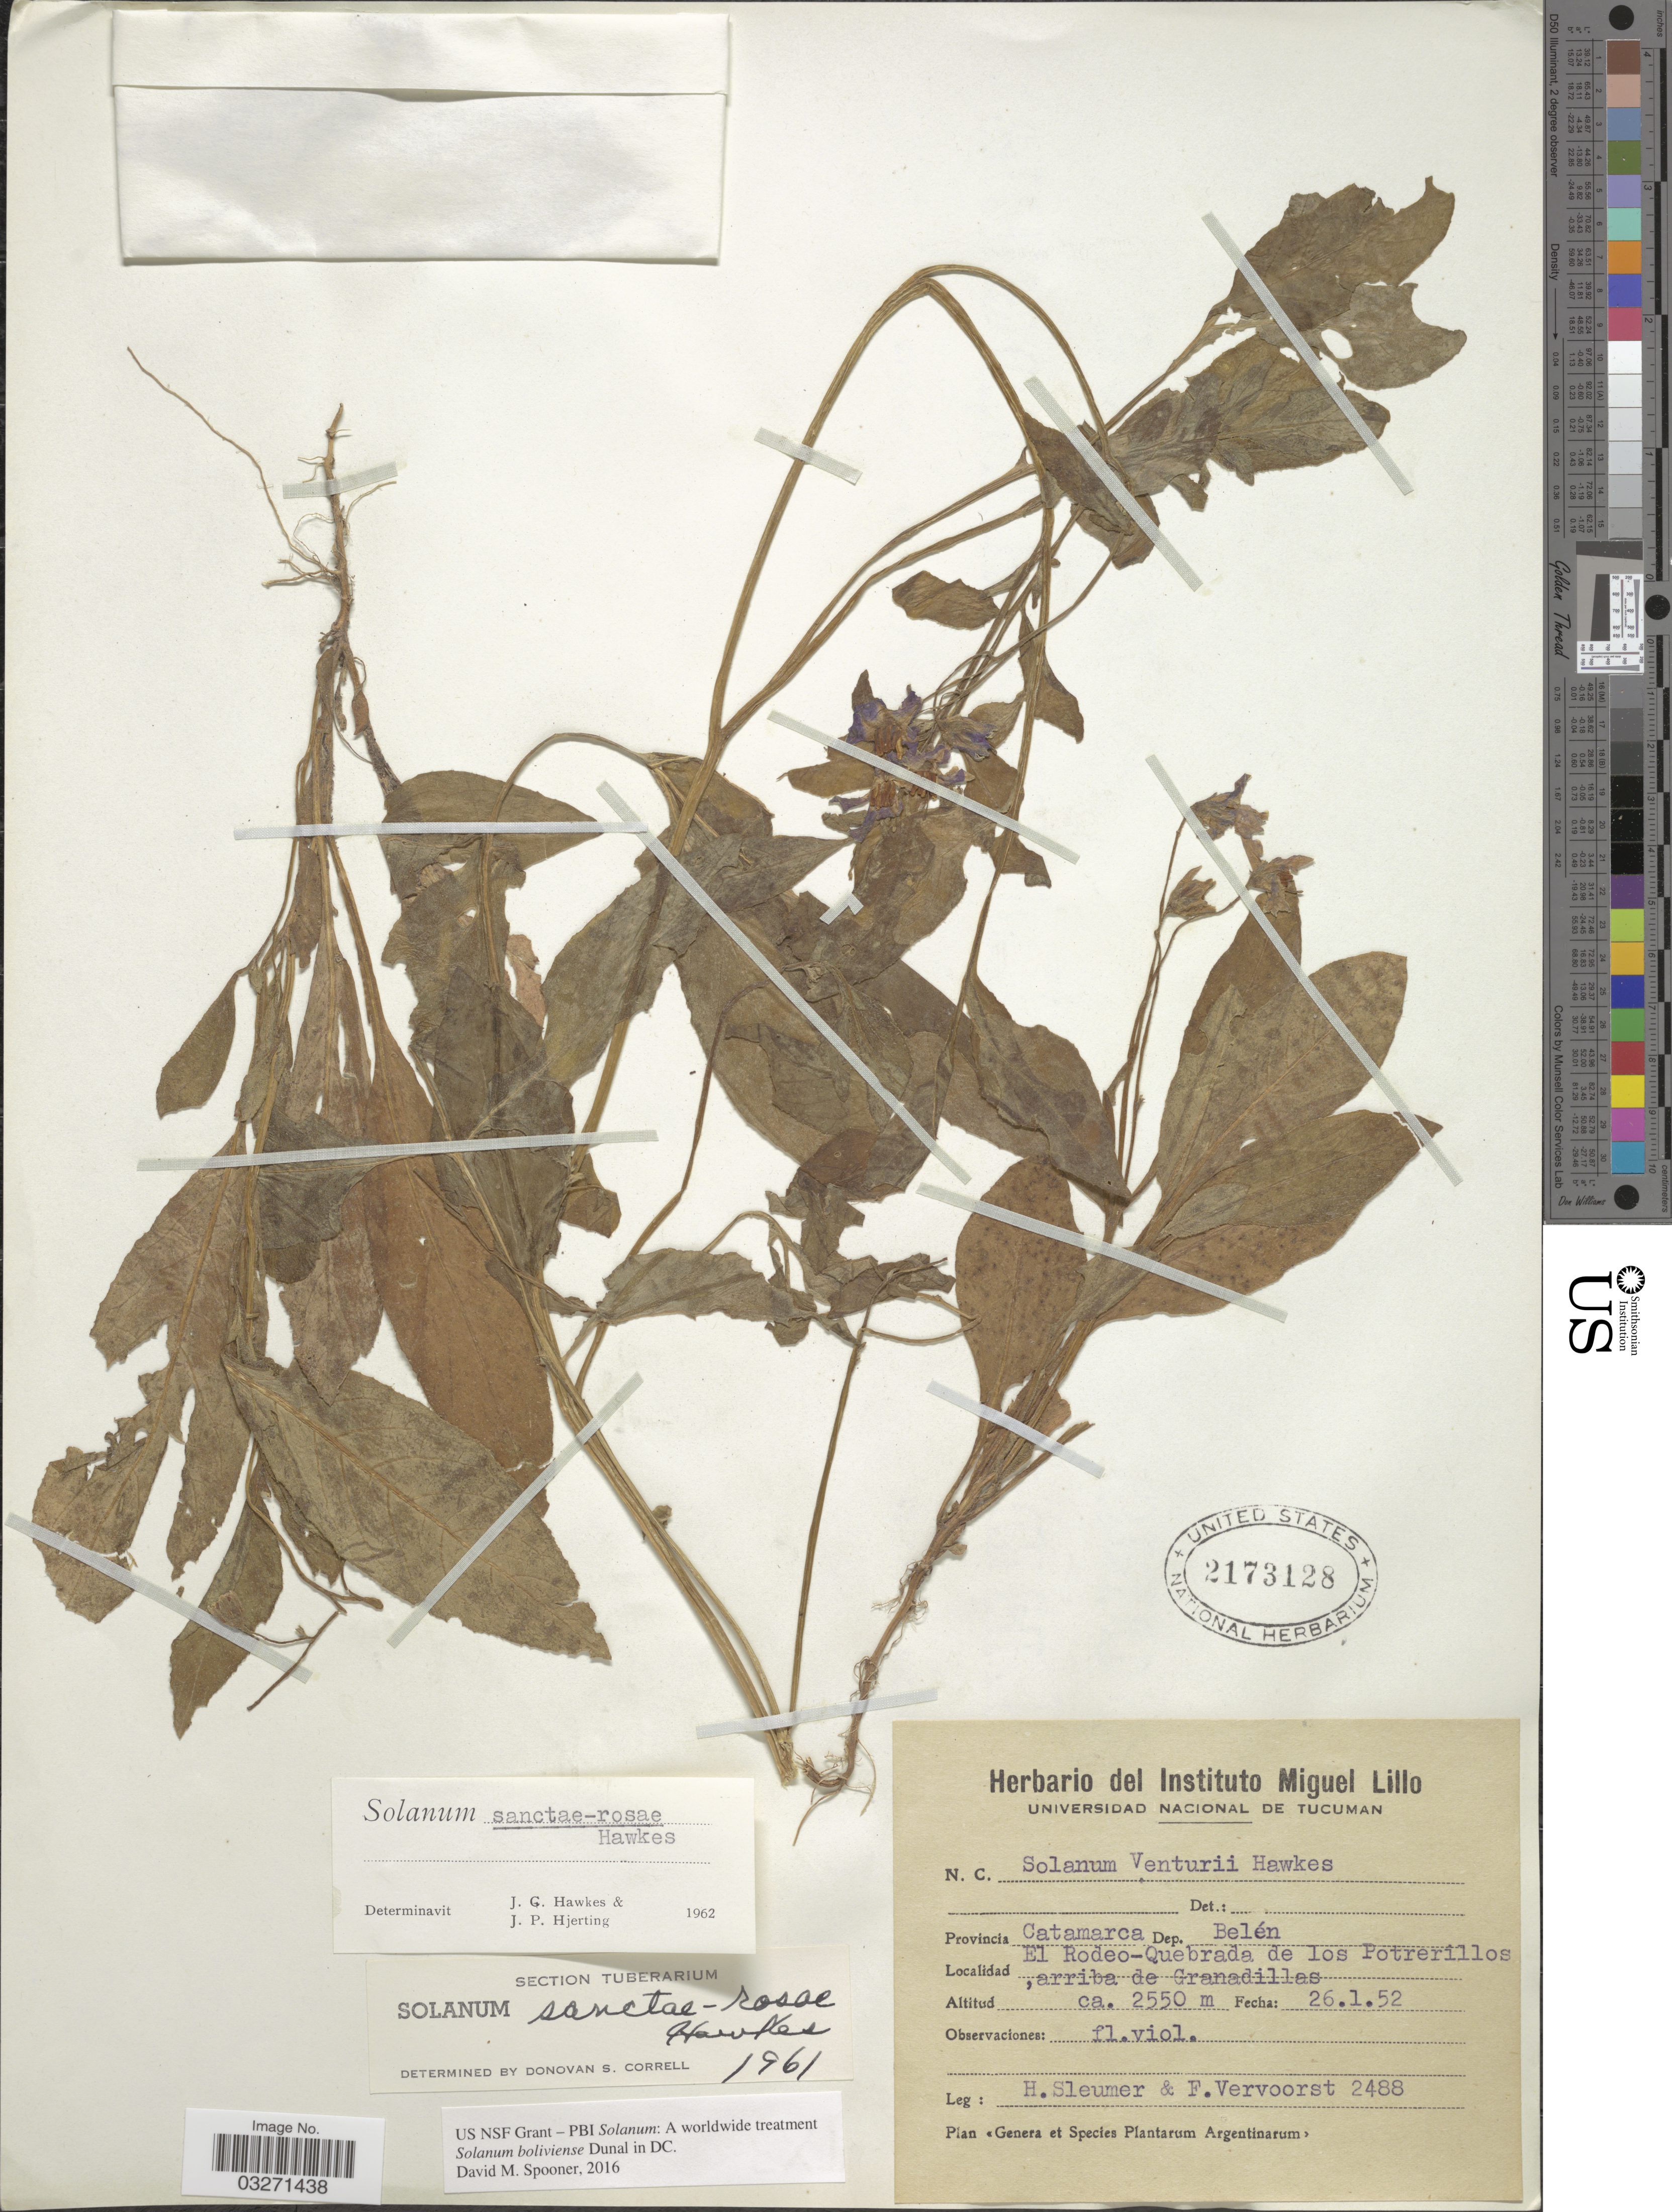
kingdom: Plantae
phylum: Tracheophyta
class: Magnoliopsida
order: Solanales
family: Solanaceae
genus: Solanum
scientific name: Solanum boliviense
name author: Dunal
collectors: H. O. Sleumer & F. Vervoorst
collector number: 2488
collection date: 1952-01-26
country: Argentina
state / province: Catamarca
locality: Dep. Belén. El Rodeo-Quebrada de los Potrerillos, arriba de Granadillas.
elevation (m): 2550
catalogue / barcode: US 2173128